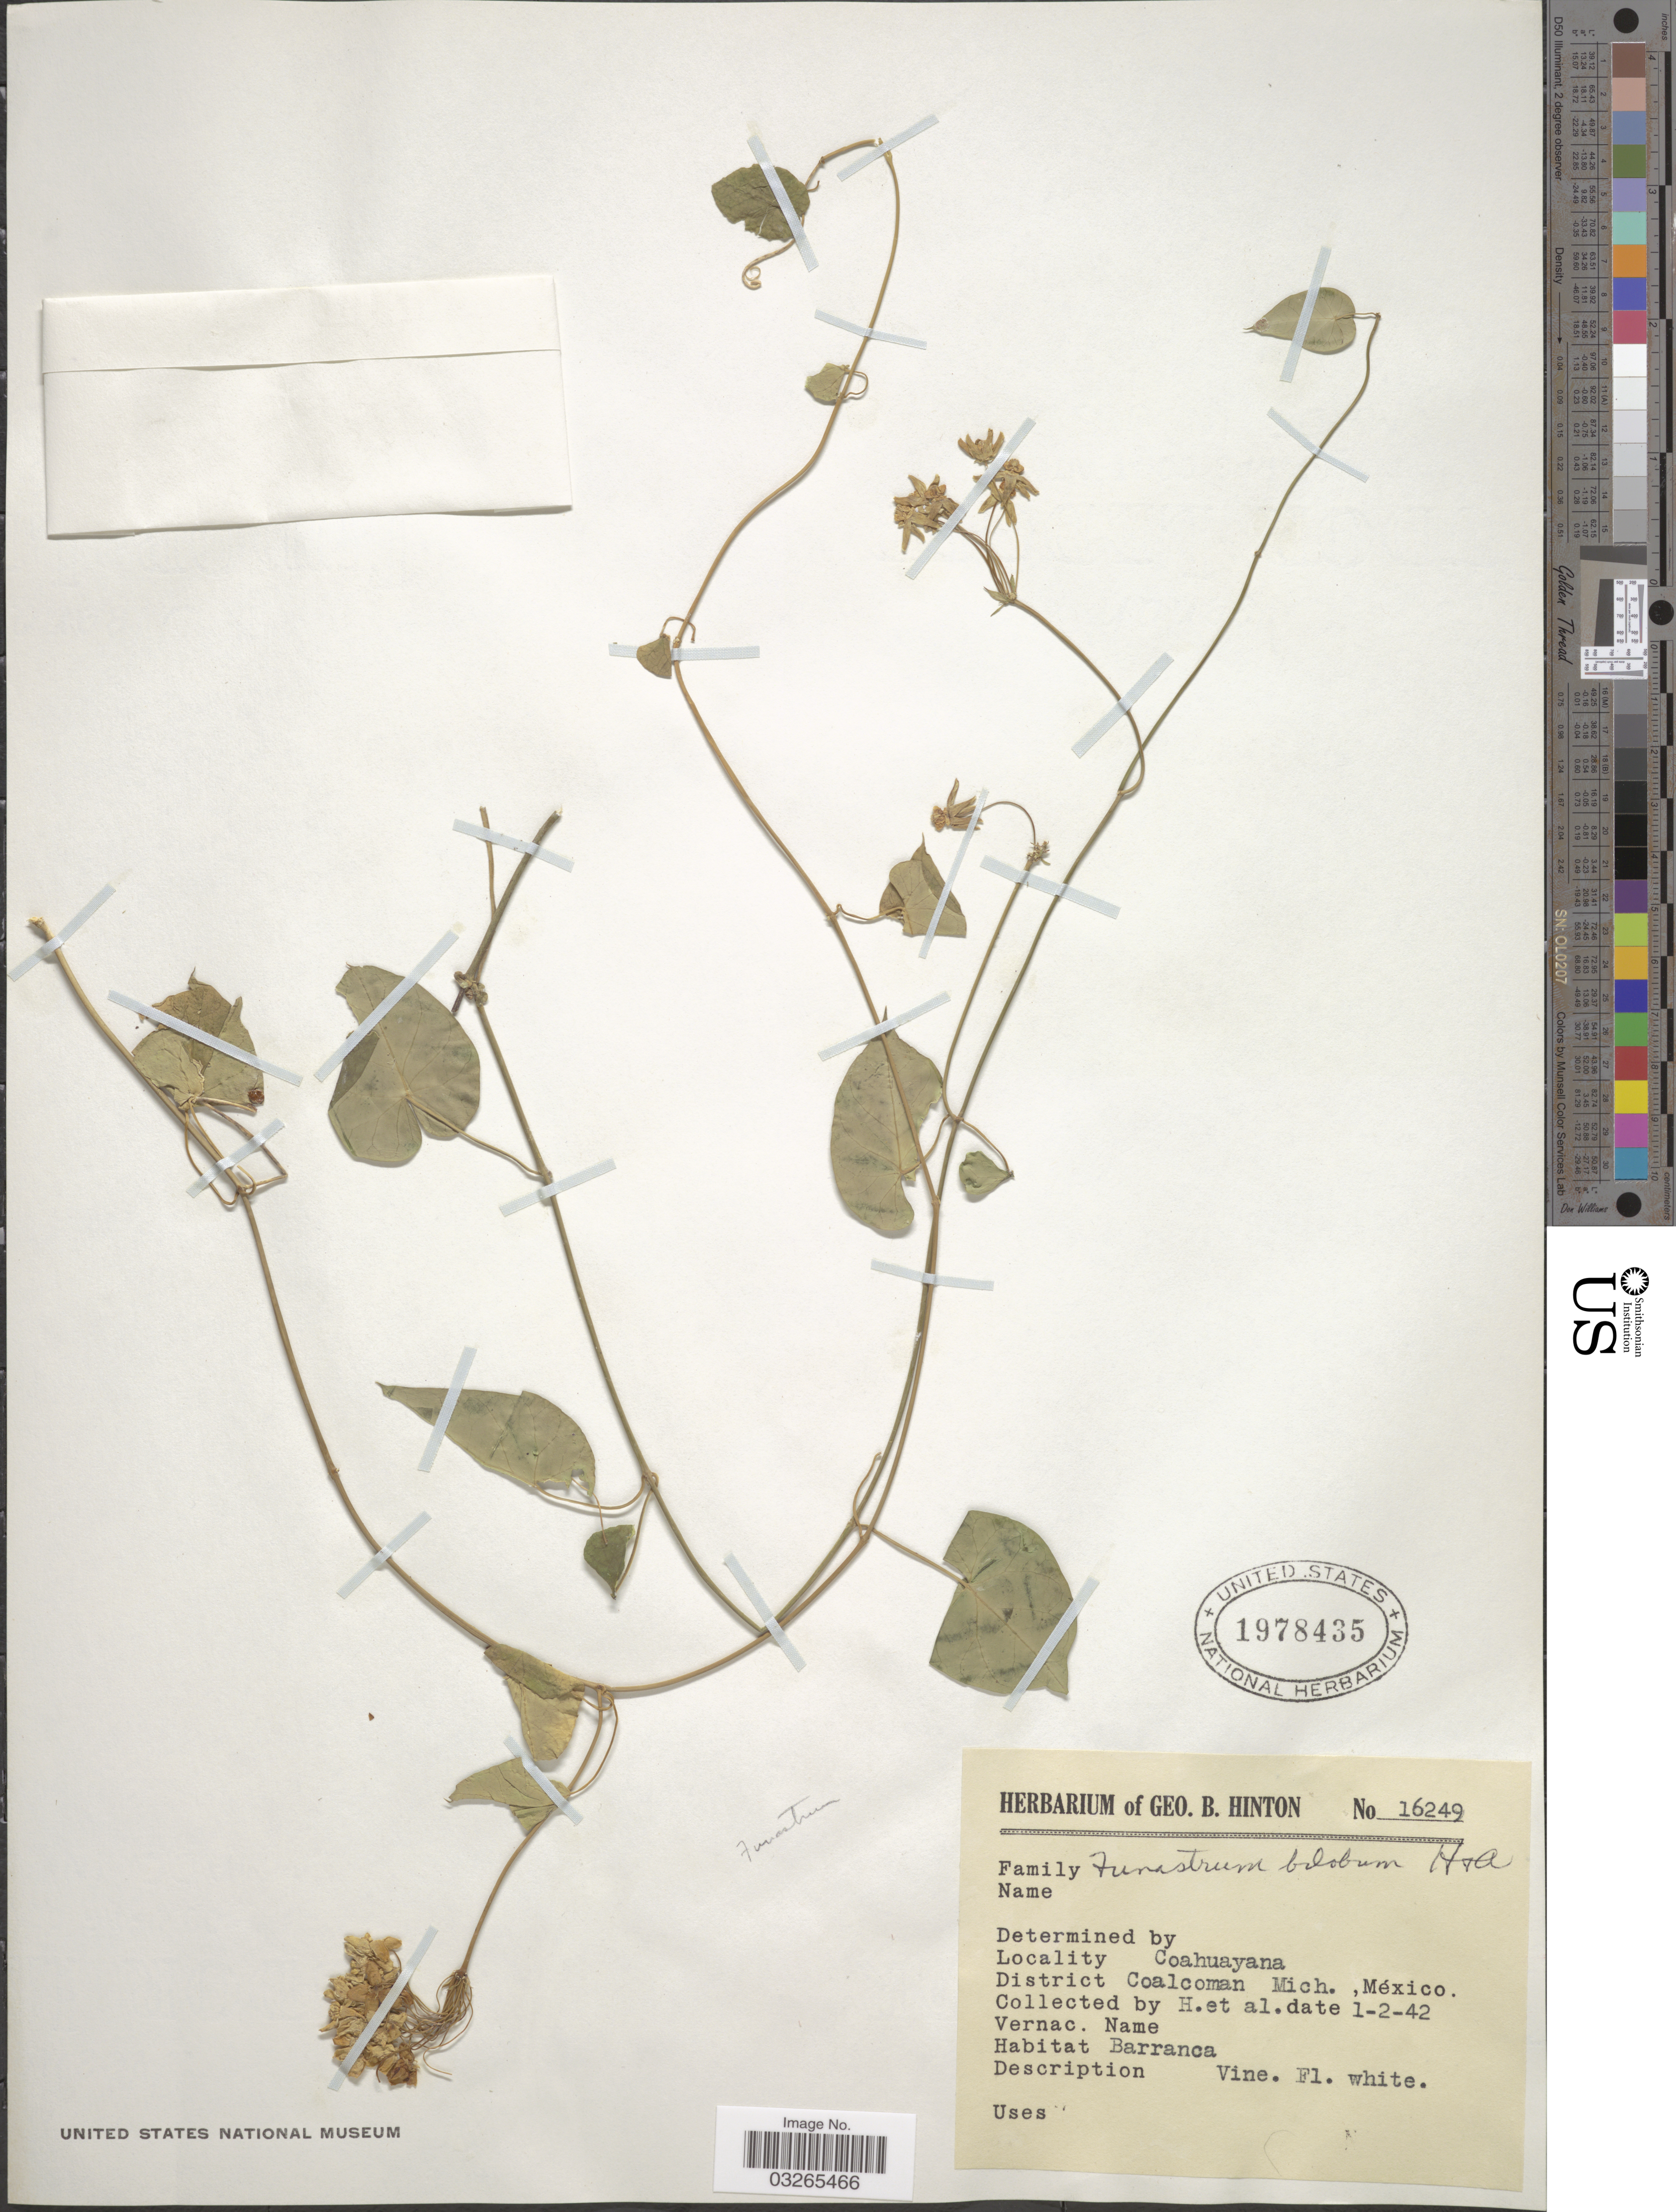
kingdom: Plantae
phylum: Tracheophyta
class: Magnoliopsida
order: Gentianales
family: Apocynaceae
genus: Sarcostemma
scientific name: Sarcostemma bilobum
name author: Hook. & Arn.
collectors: G. B. Hinton & et al.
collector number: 16249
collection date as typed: Transcribed d/m/y: 1/2/42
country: Mexico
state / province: Michoacán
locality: Coahuayana. District Coalcoman.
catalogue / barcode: US 1978435